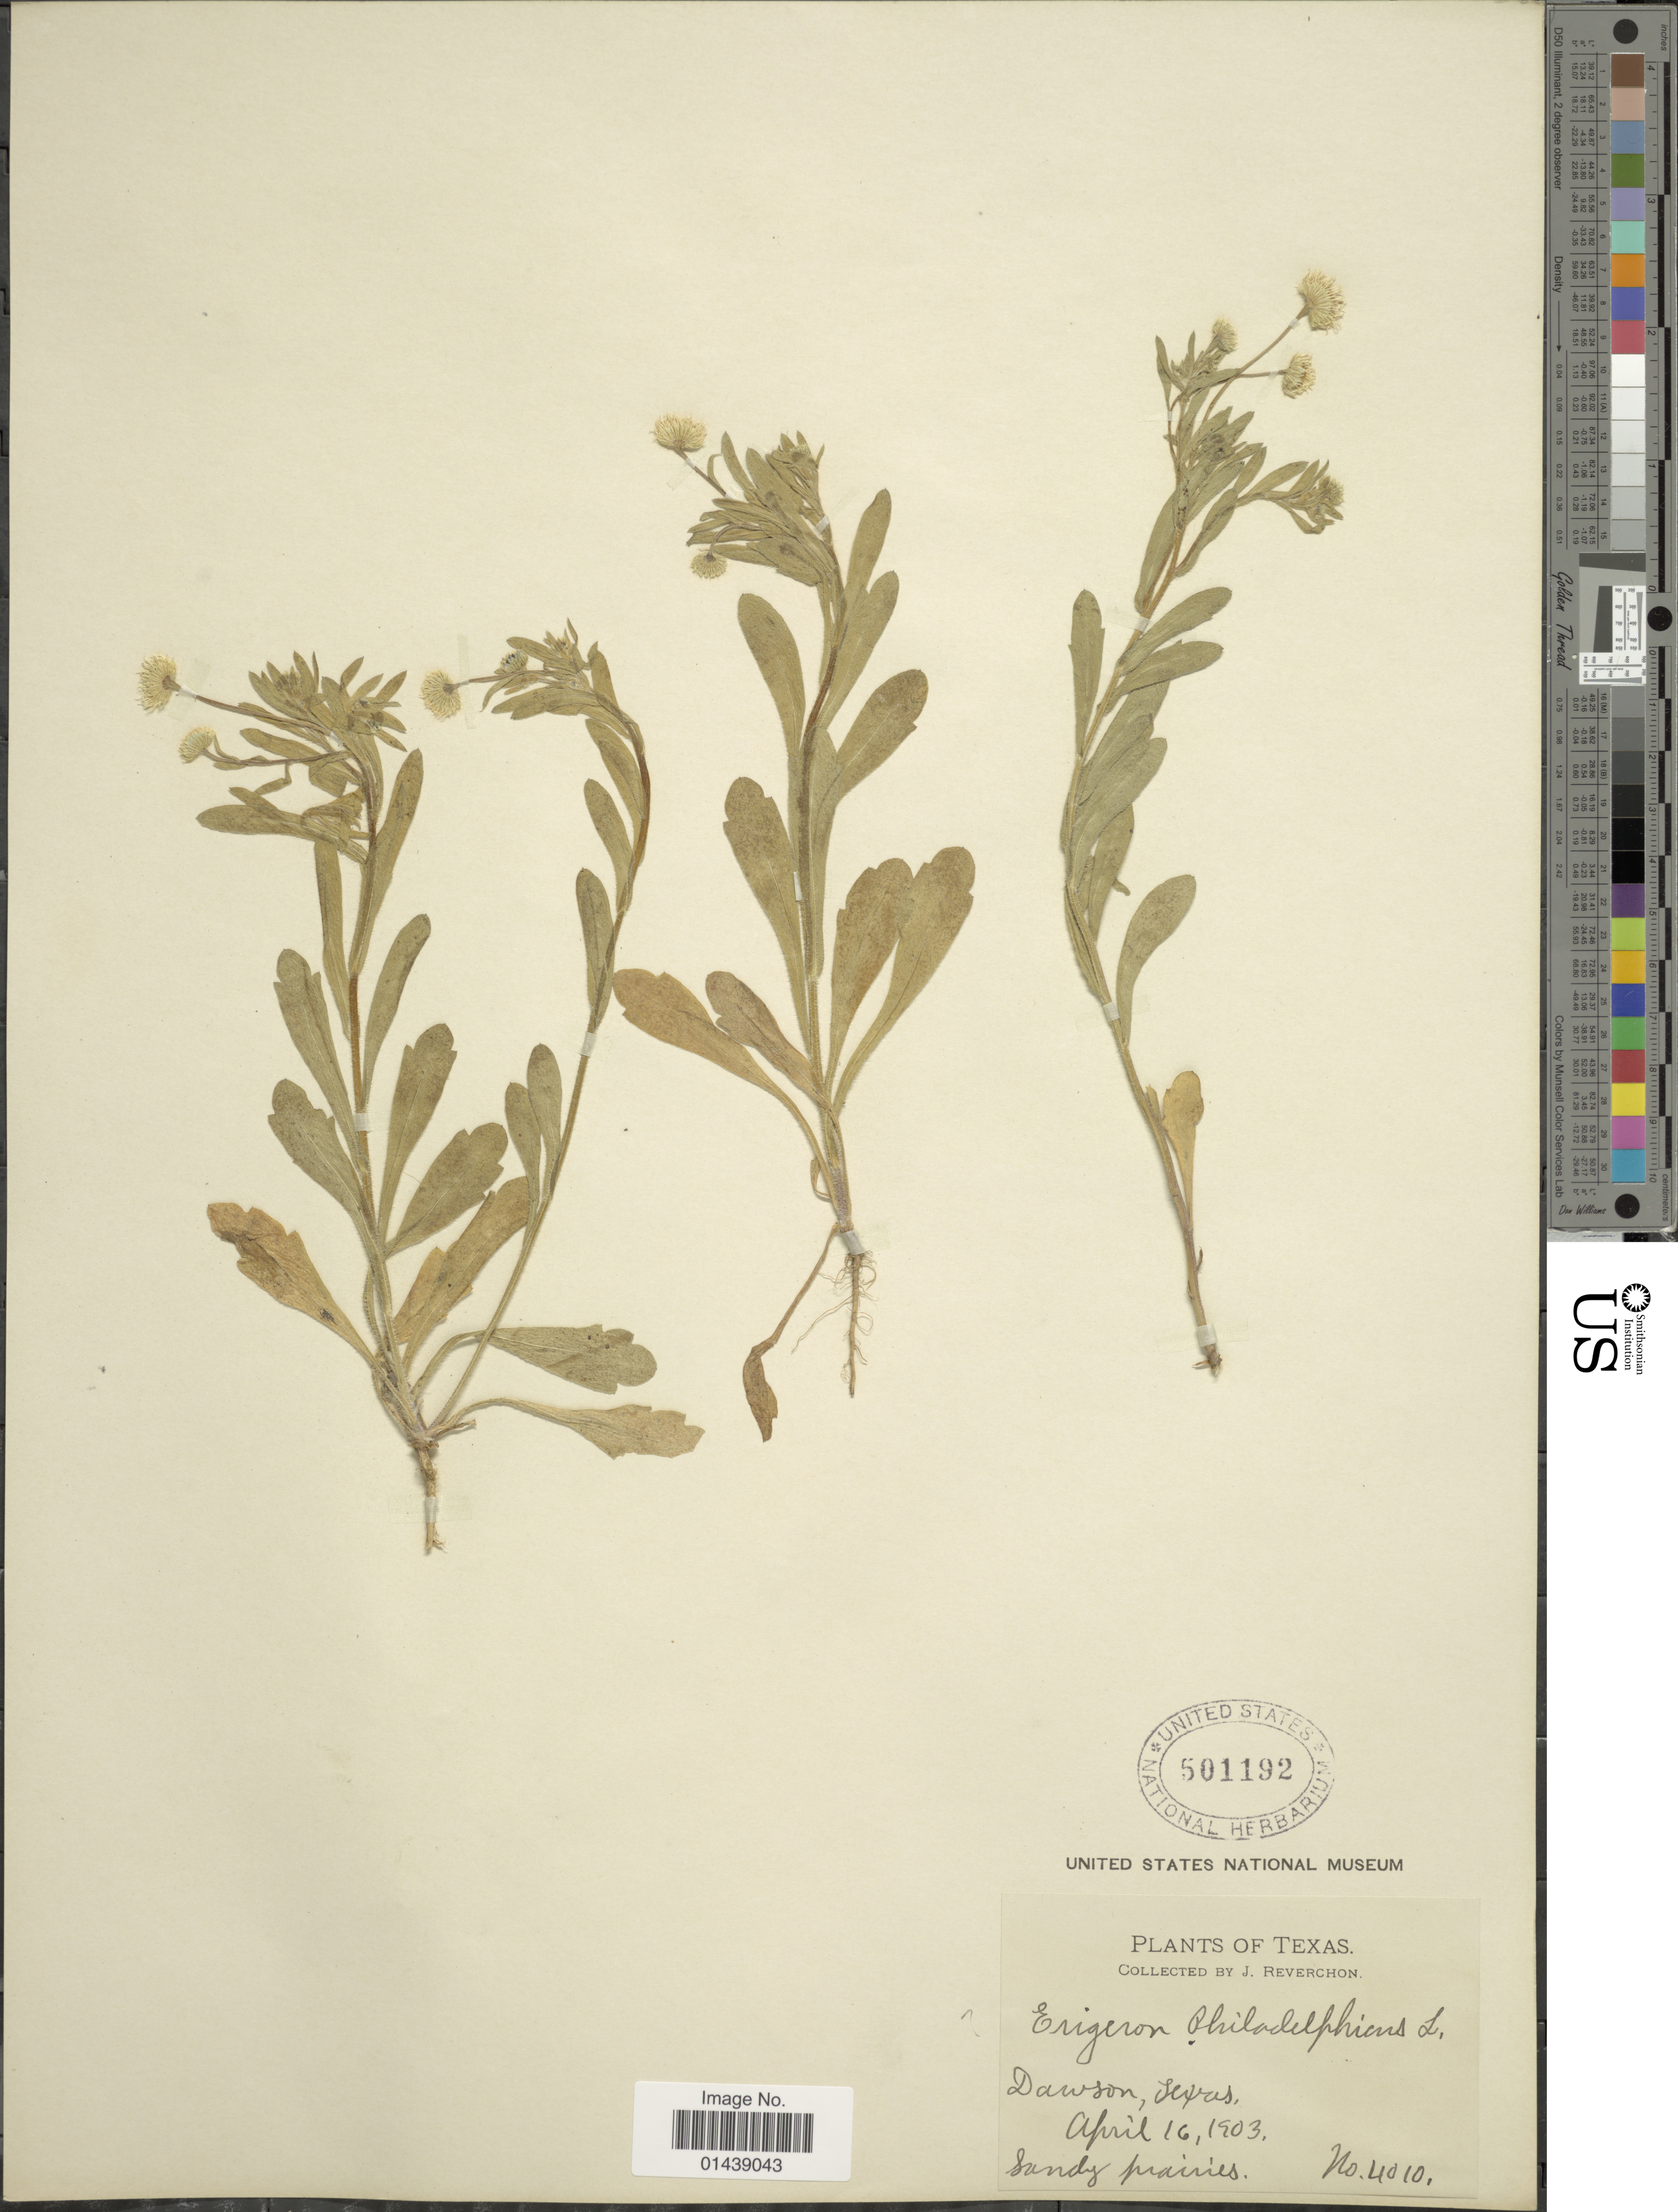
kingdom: Plantae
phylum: Tracheophyta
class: Magnoliopsida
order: Asterales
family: Asteraceae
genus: Erigeron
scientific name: Erigeron philadelphicus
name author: L.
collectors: J. Reverchon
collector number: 4010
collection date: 1903-04-16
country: United States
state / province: Texas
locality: Dawson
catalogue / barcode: US 501192